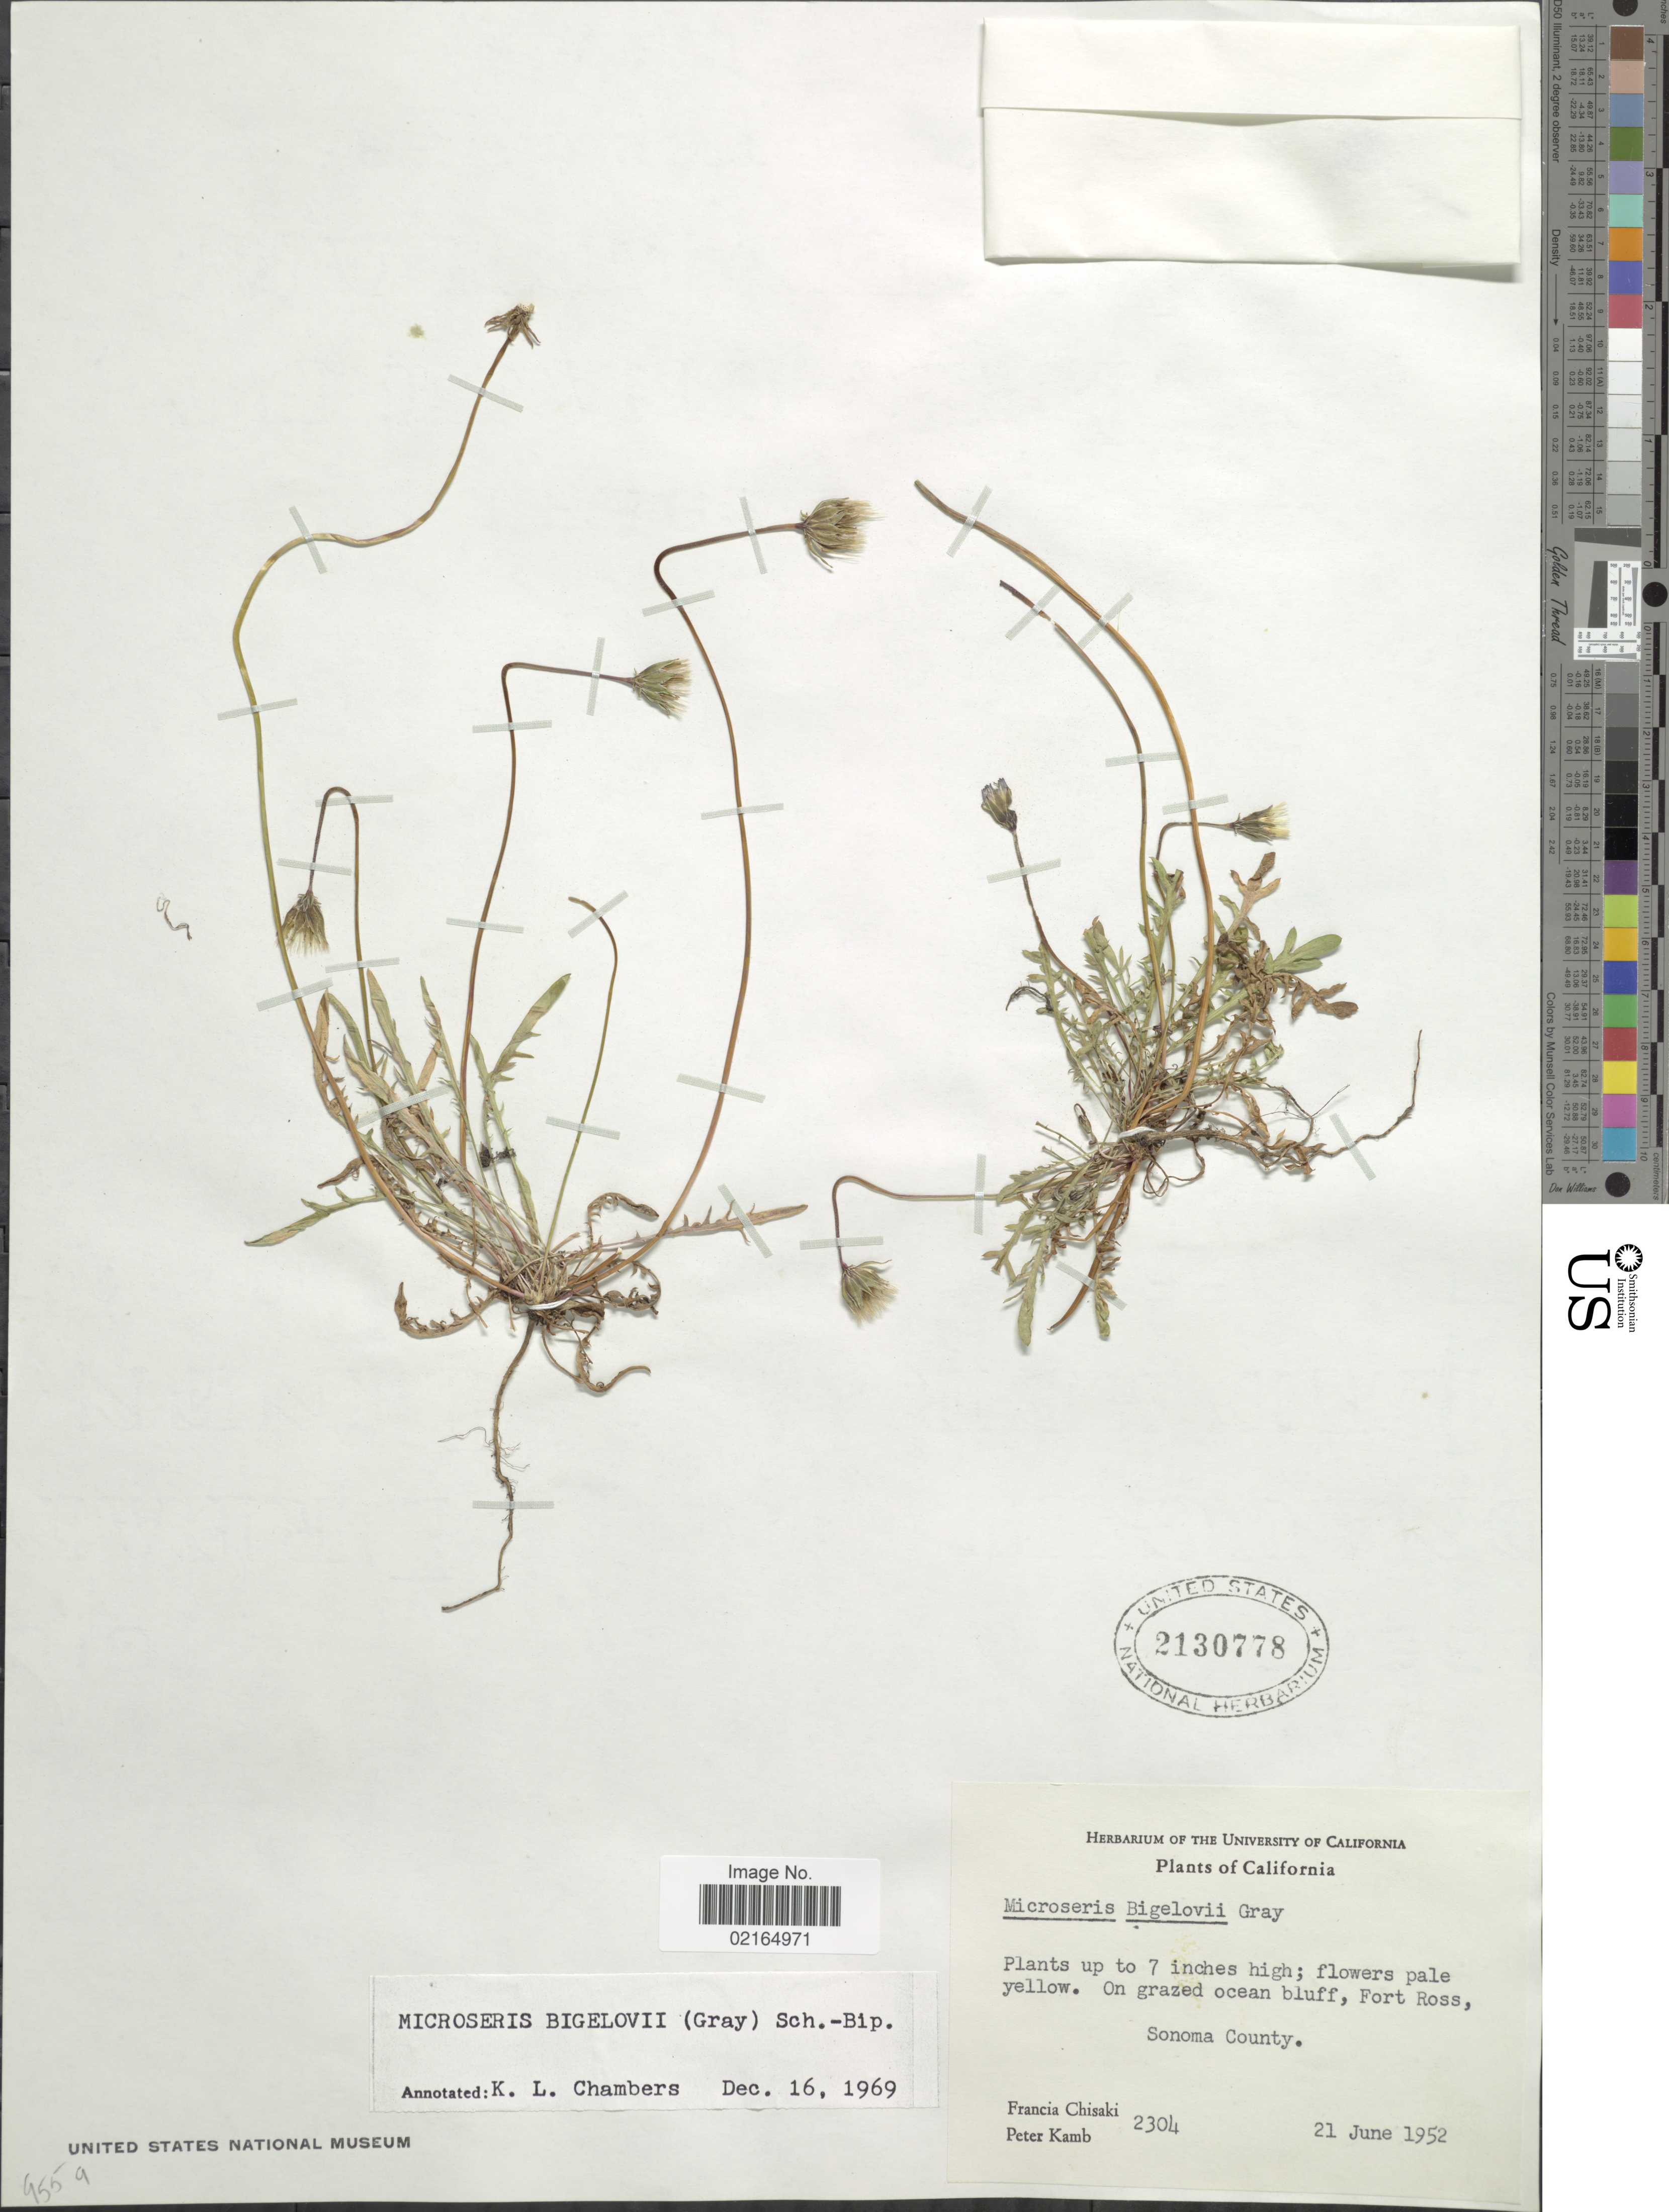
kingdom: Plantae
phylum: Tracheophyta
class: Magnoliopsida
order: Asterales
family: Asteraceae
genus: Microseris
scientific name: Microseris bigelovii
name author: (A. Gray) Sch. Bip.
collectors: F. Chisaki & P. Kamb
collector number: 2304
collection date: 1952-06-21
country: United States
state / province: California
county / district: Sonoma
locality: On grazed ocean bluff, Fort Ross, Sonoma County.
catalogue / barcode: US 2130778